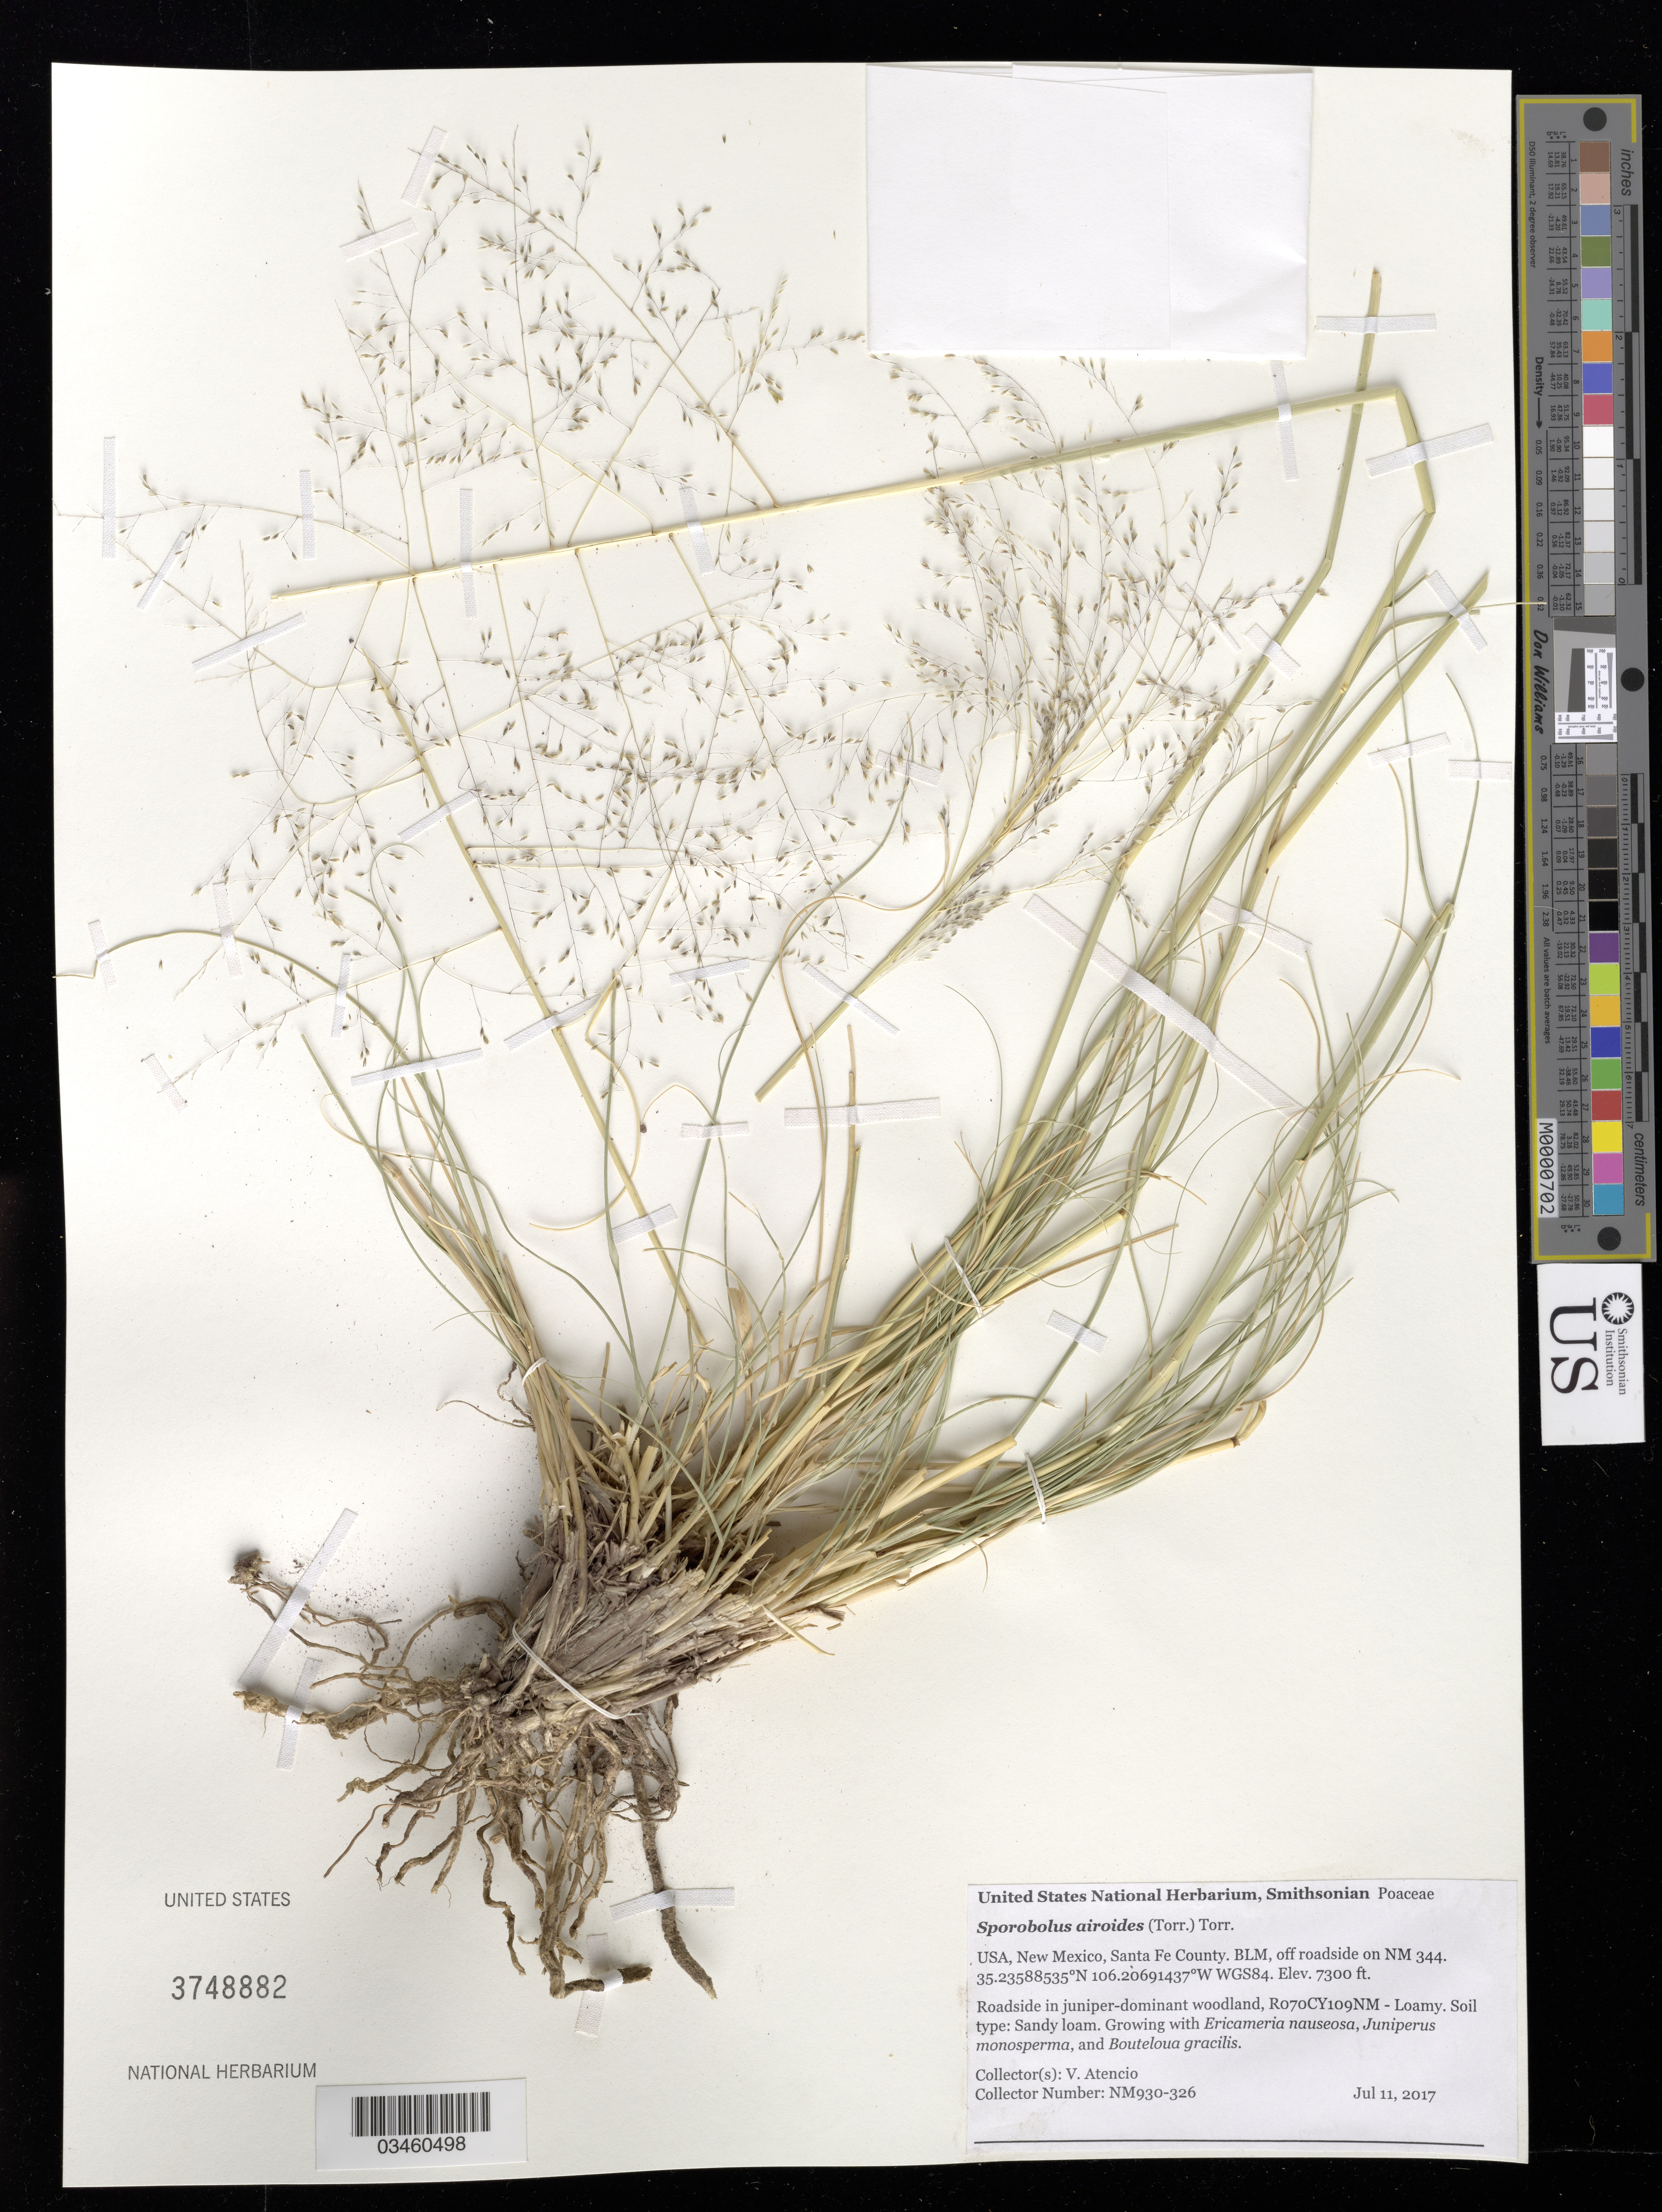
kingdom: Plantae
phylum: Tracheophyta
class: Liliopsida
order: Poales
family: Poaceae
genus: Sporobolus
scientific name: Sporobolus airoides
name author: (Torr.) Torr.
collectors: V. Atencio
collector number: NM930-326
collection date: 2017-07-11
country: United States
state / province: New Mexico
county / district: Santa Fe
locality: BLM, Off roadside on NM 344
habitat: R070CY109NM - Loamy. Sandy loam. Roadside in juniper-dominant woodland.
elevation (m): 2225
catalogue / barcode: US 3748882